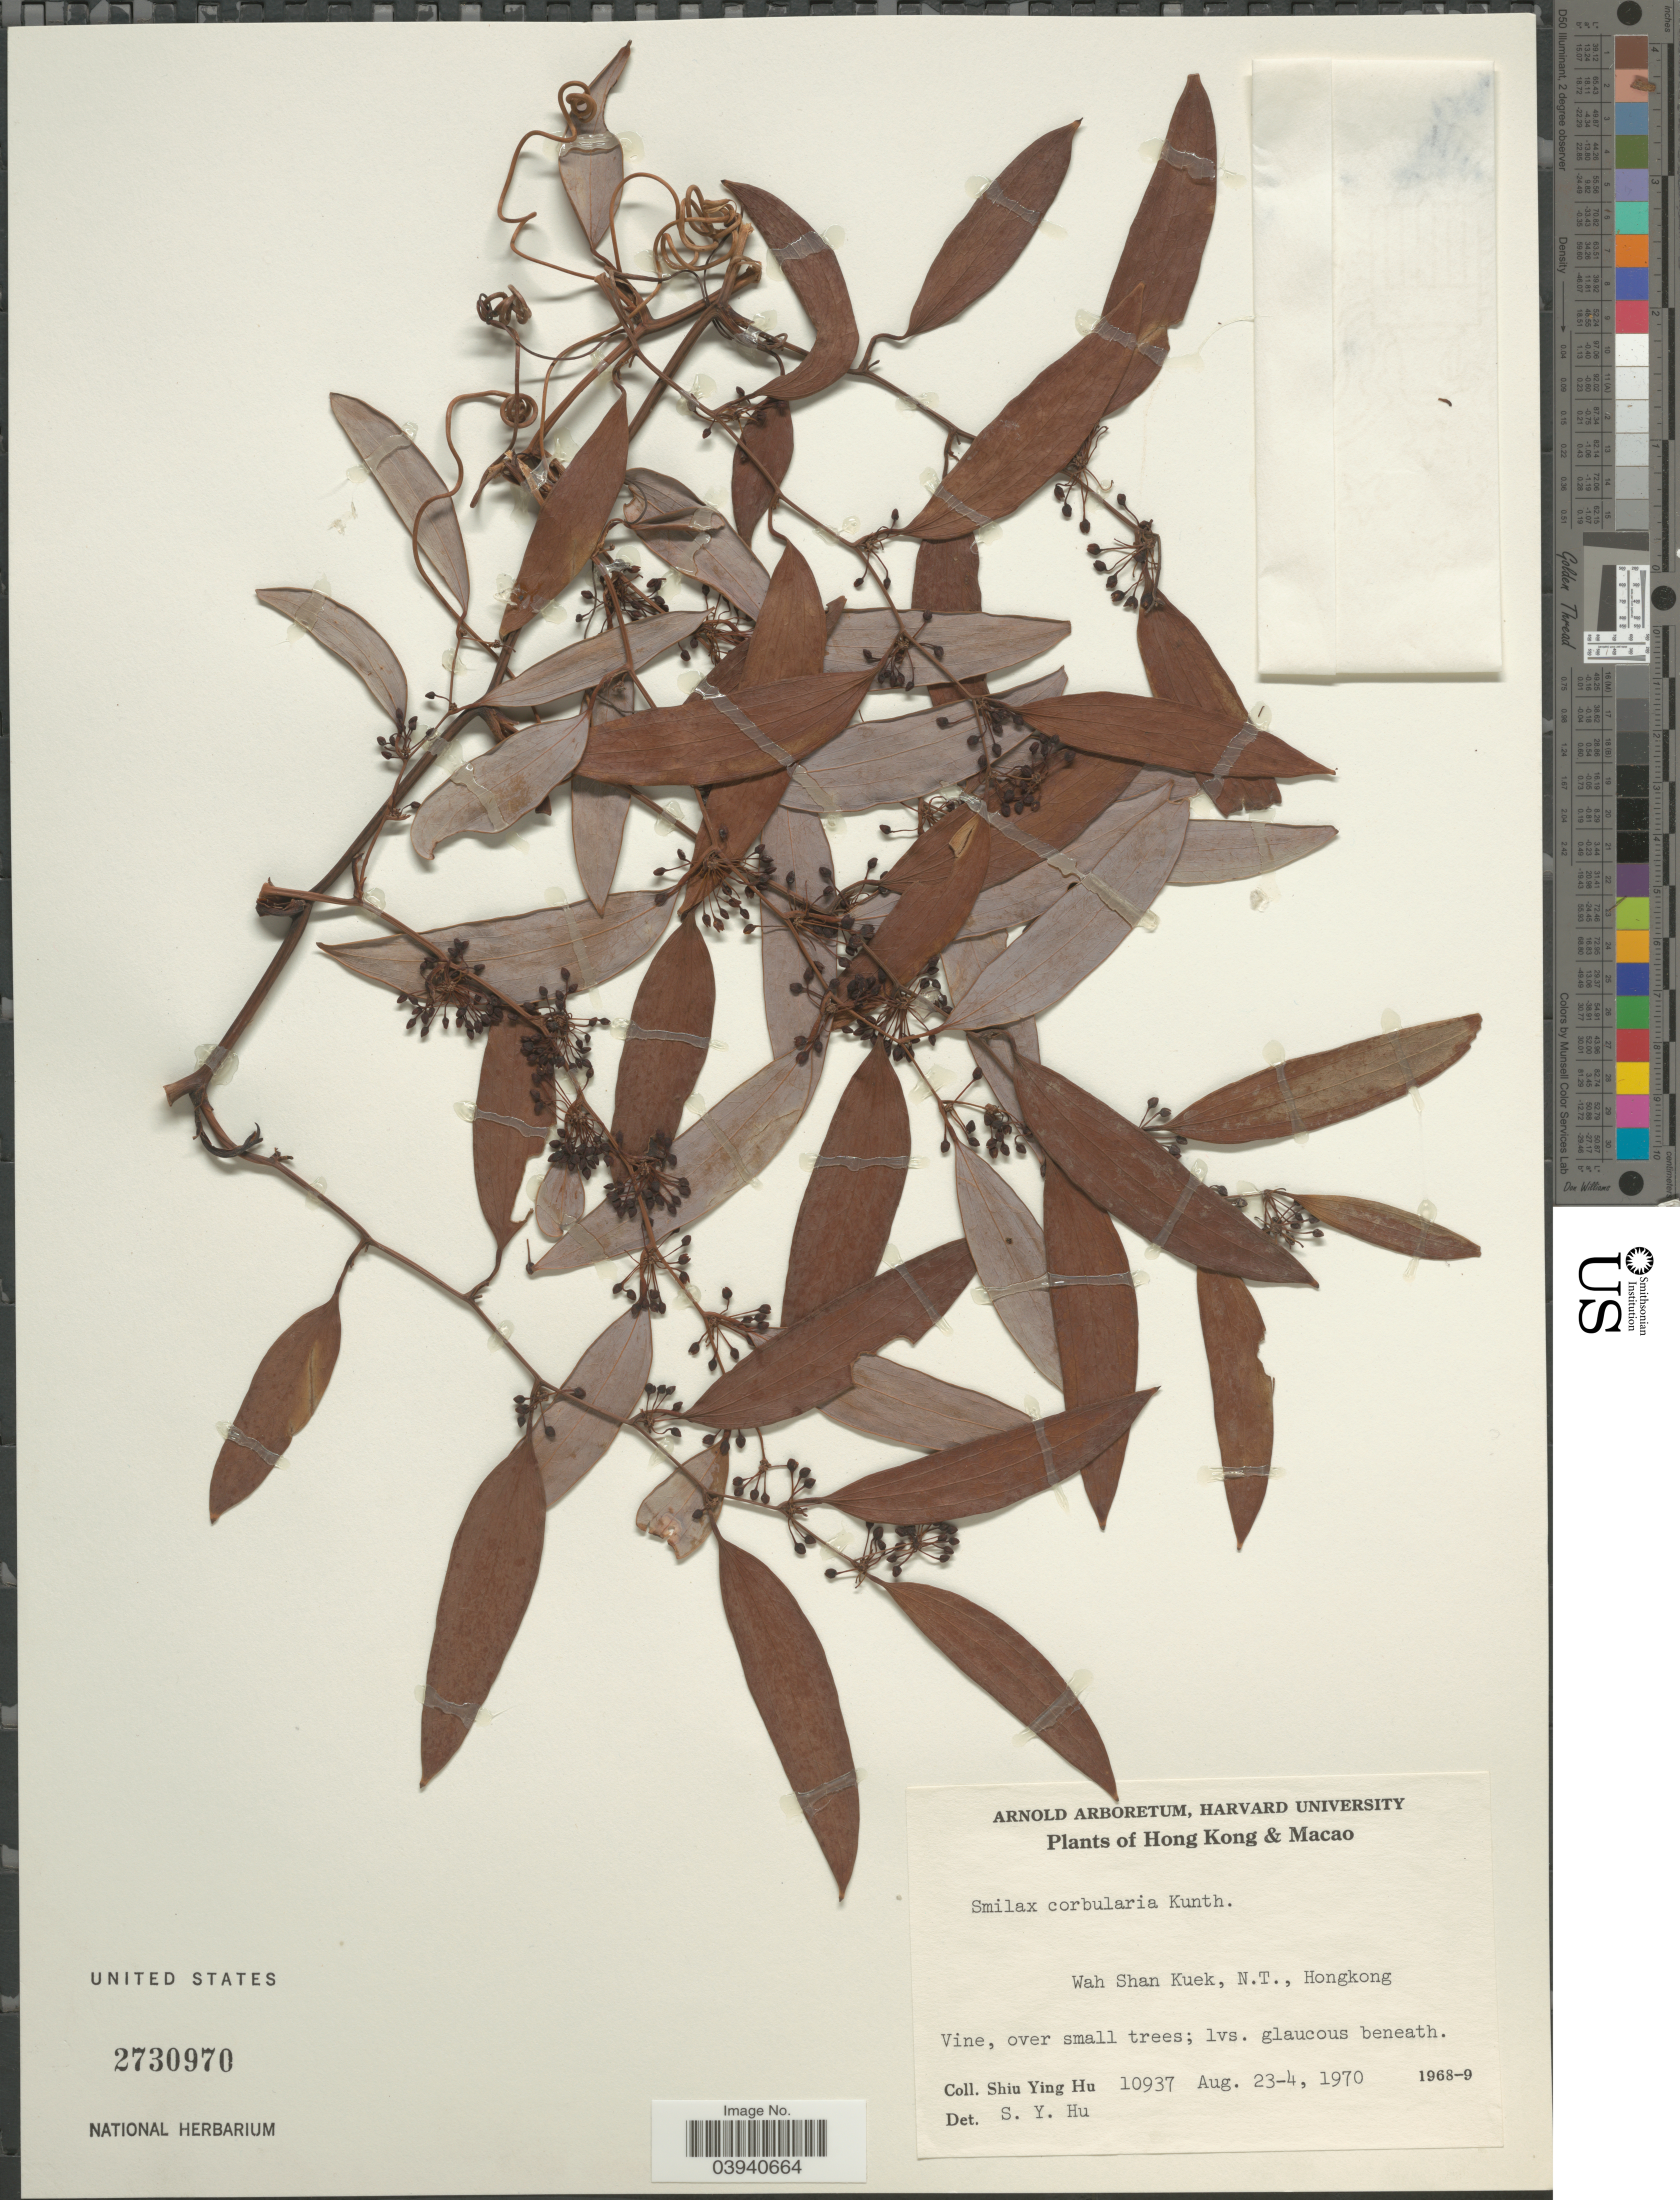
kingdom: Plantae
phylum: Tracheophyta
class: Liliopsida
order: Liliales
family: Smilacaceae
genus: Smilax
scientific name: Smilax corbularia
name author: Kunth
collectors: S. Y. Hu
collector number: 10937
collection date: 1970-08-23/1970-08-24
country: China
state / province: Hong Kong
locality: Wah San Kuek, N. T.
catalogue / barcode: US 2730970